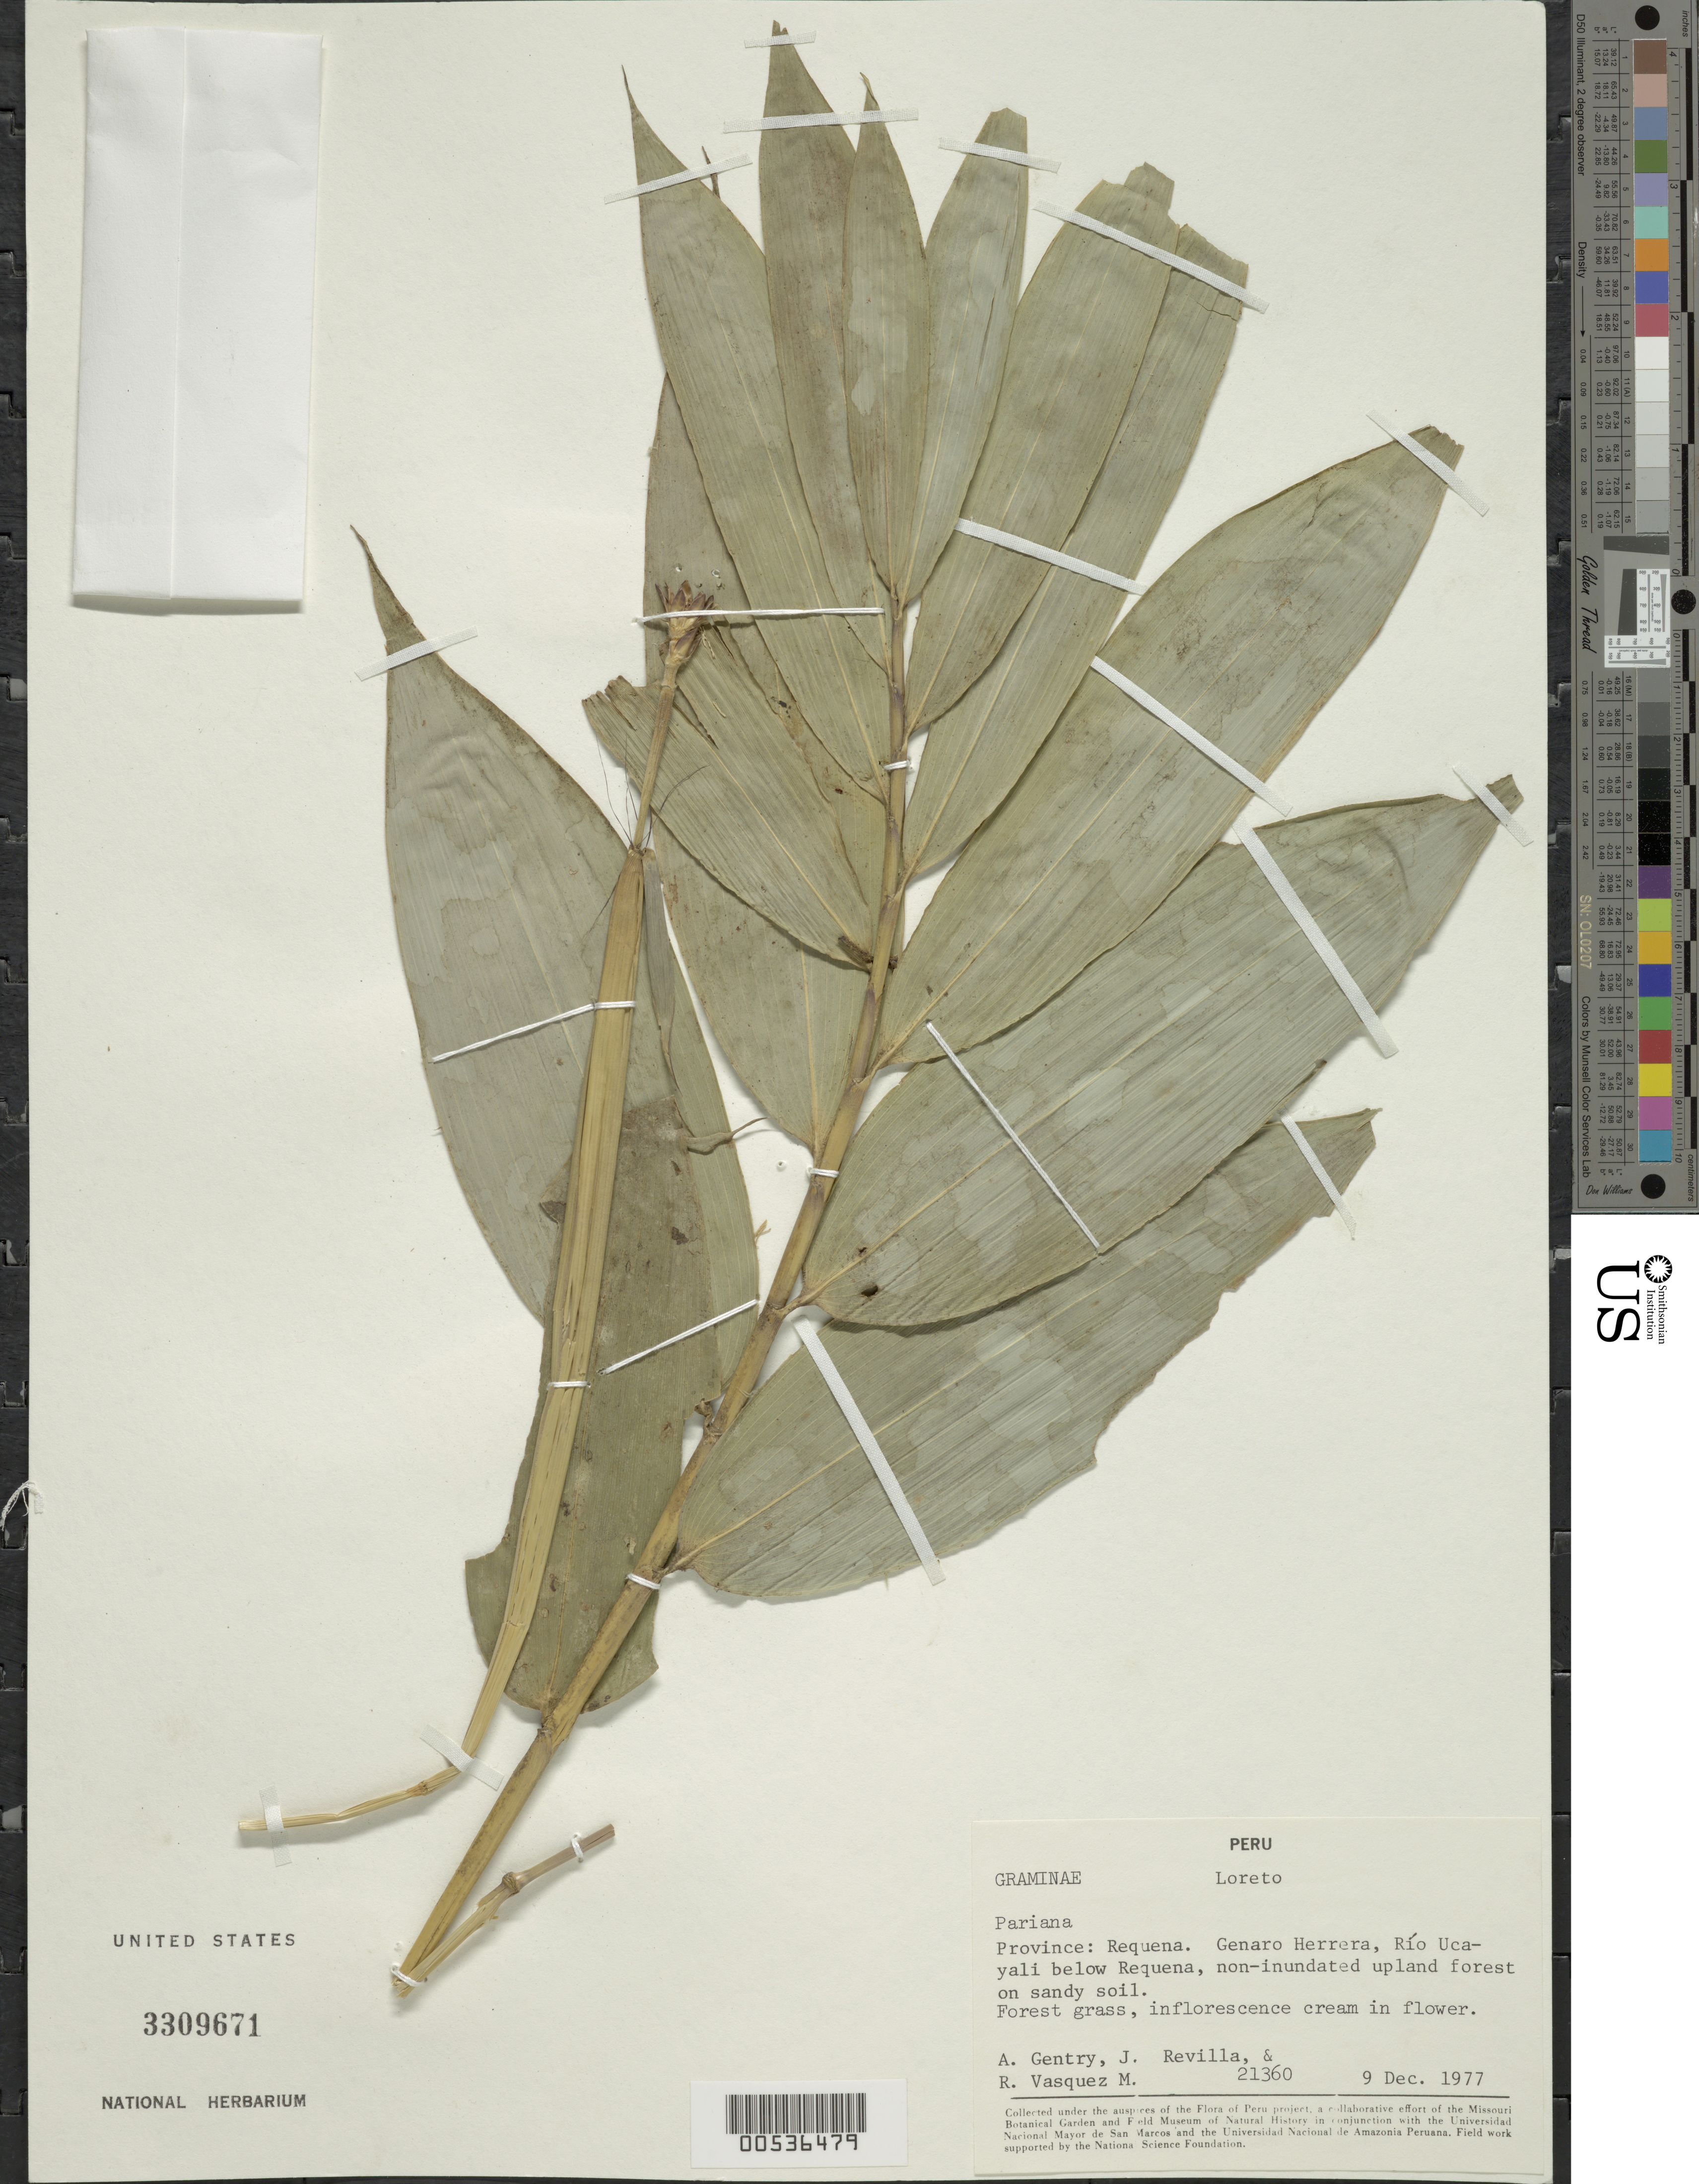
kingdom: Plantae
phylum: Tracheophyta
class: Liliopsida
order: Poales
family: Poaceae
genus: Pariana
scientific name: Pariana sp.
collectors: A. H. Gentry, J. Revilla & R. Vásquez M.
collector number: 21360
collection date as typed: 09 Dec 1977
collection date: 1977-12-09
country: Peru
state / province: Loreto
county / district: Requena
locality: Requena Prov., Genaro Herrera, Río Ucayali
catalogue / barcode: US 3309671